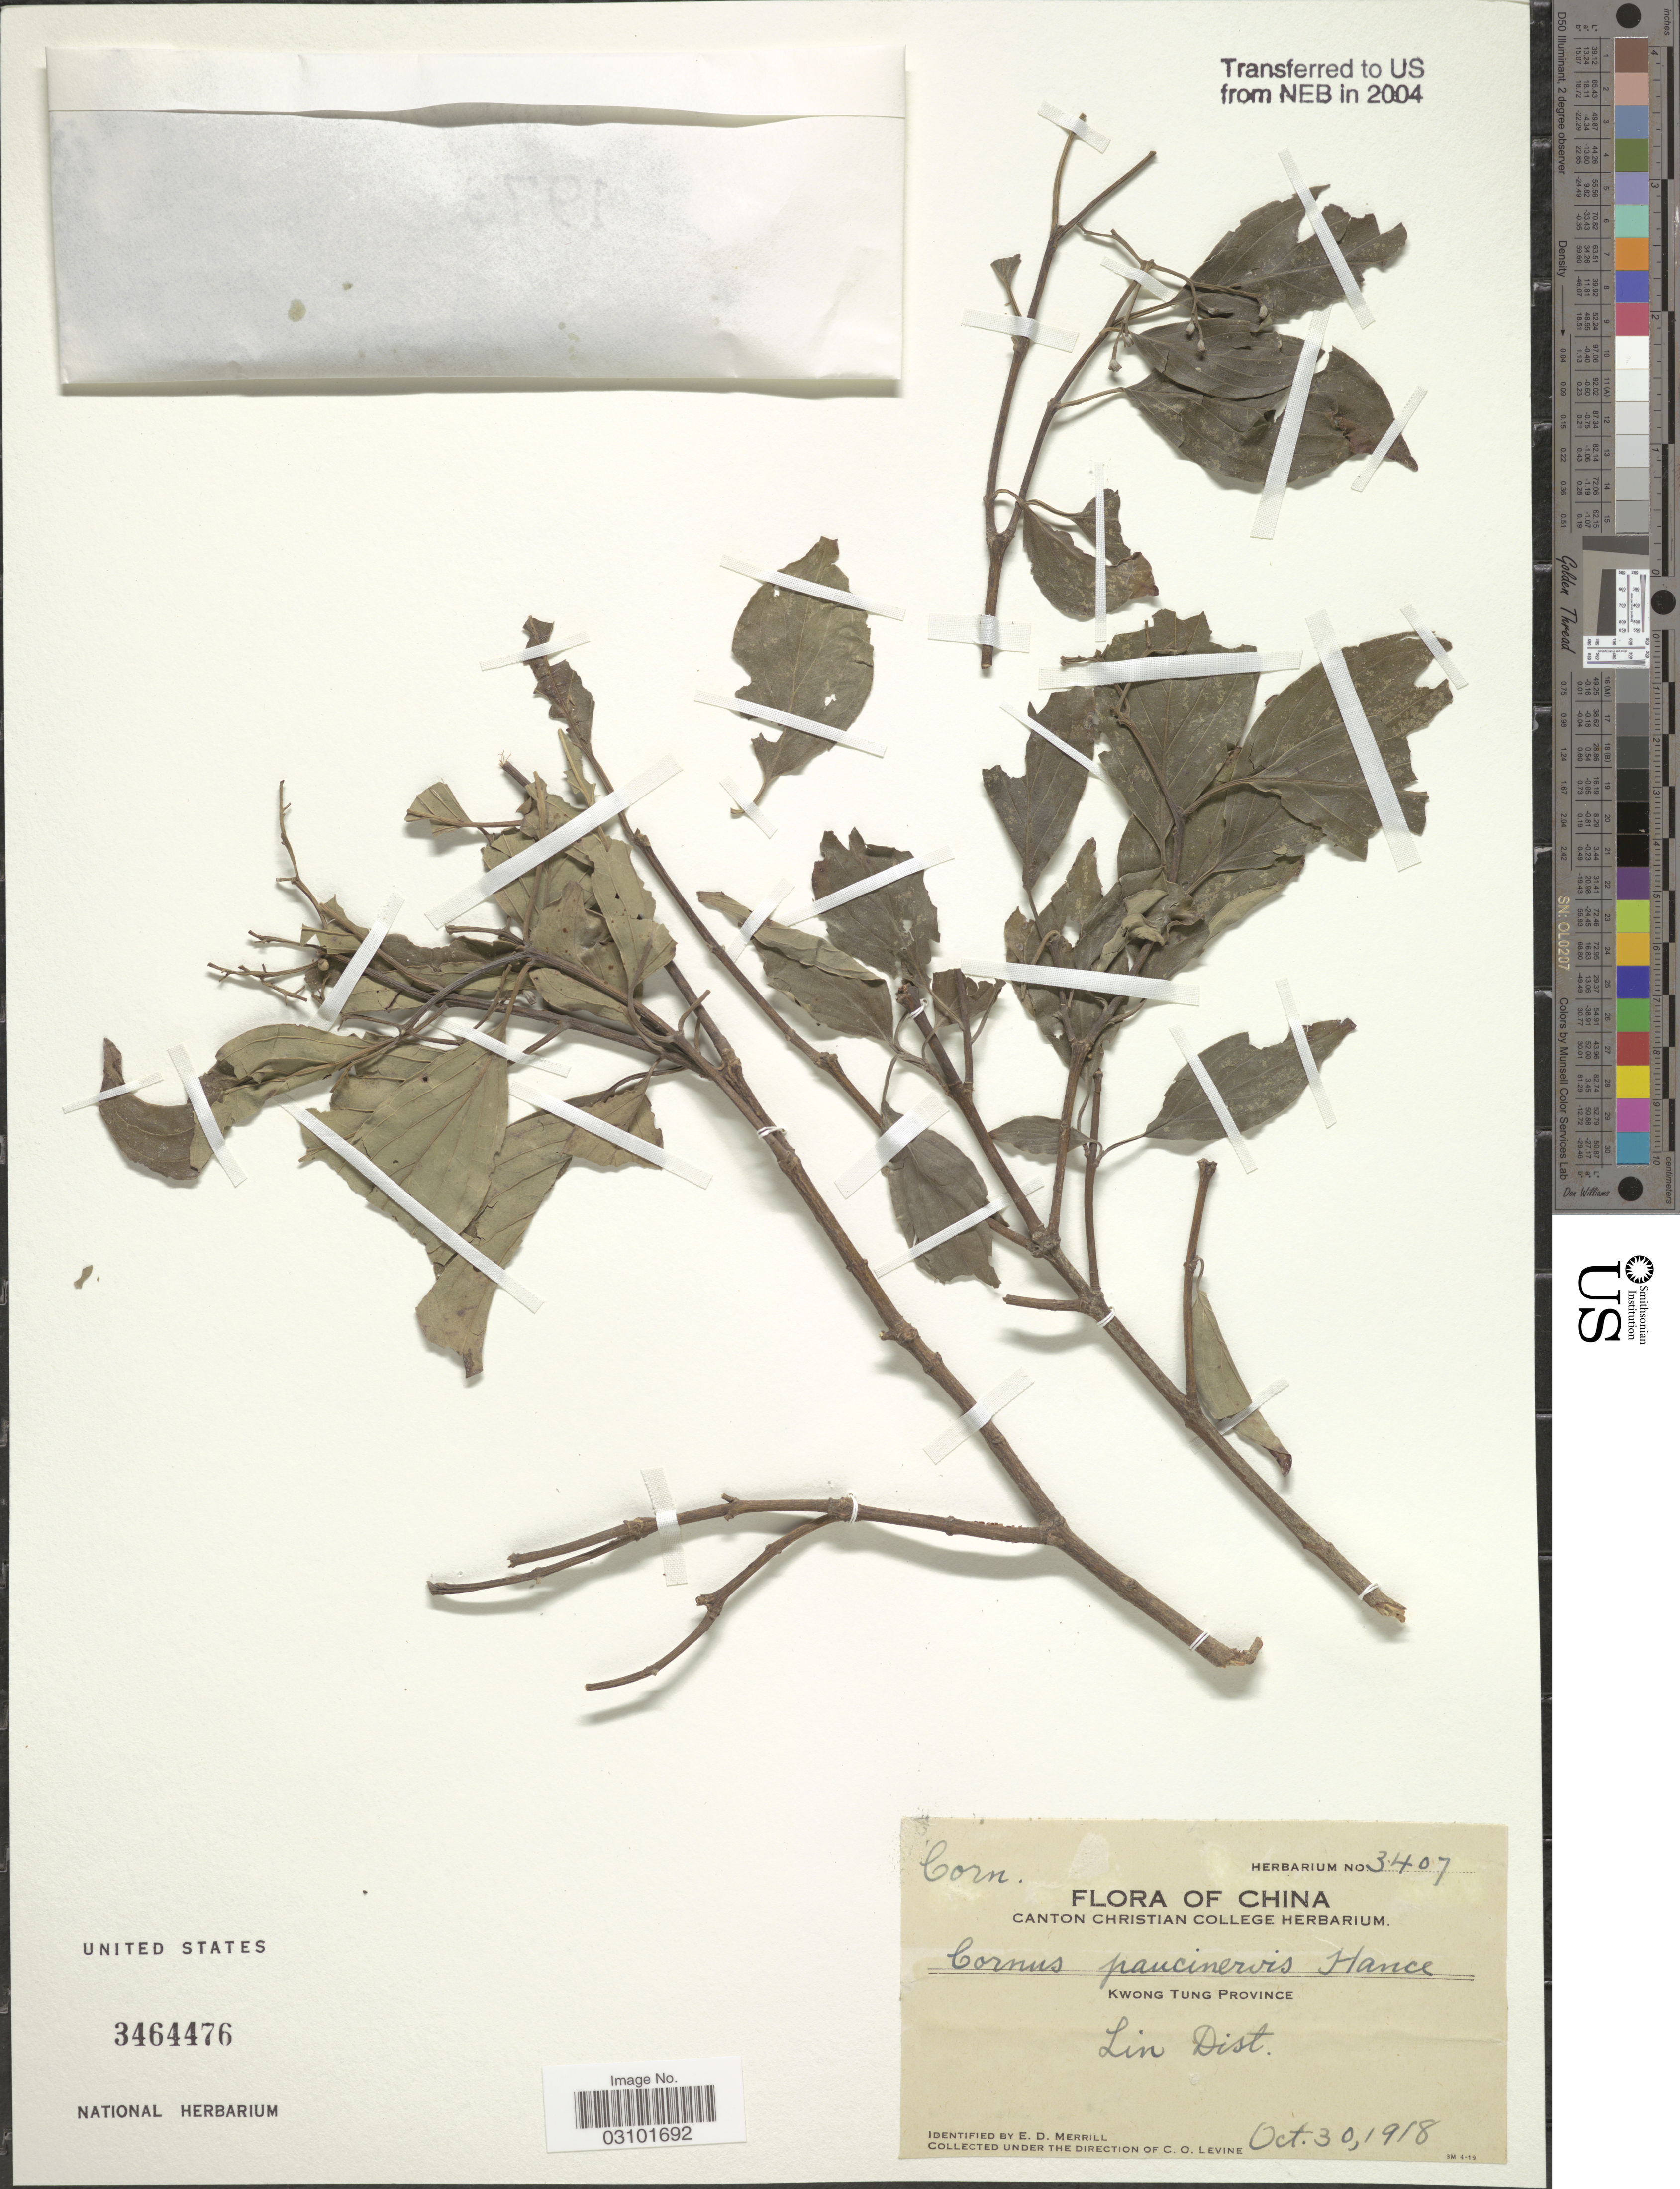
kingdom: Plantae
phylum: Tracheophyta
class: Magnoliopsida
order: Cornales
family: Cornaceae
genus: Cornus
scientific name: Cornus paucinervis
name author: Hance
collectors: E. Merrill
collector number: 3407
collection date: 1918-10-30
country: China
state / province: Guangdong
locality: Kwong Tung Province. Lin Dist.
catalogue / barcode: US 3464476